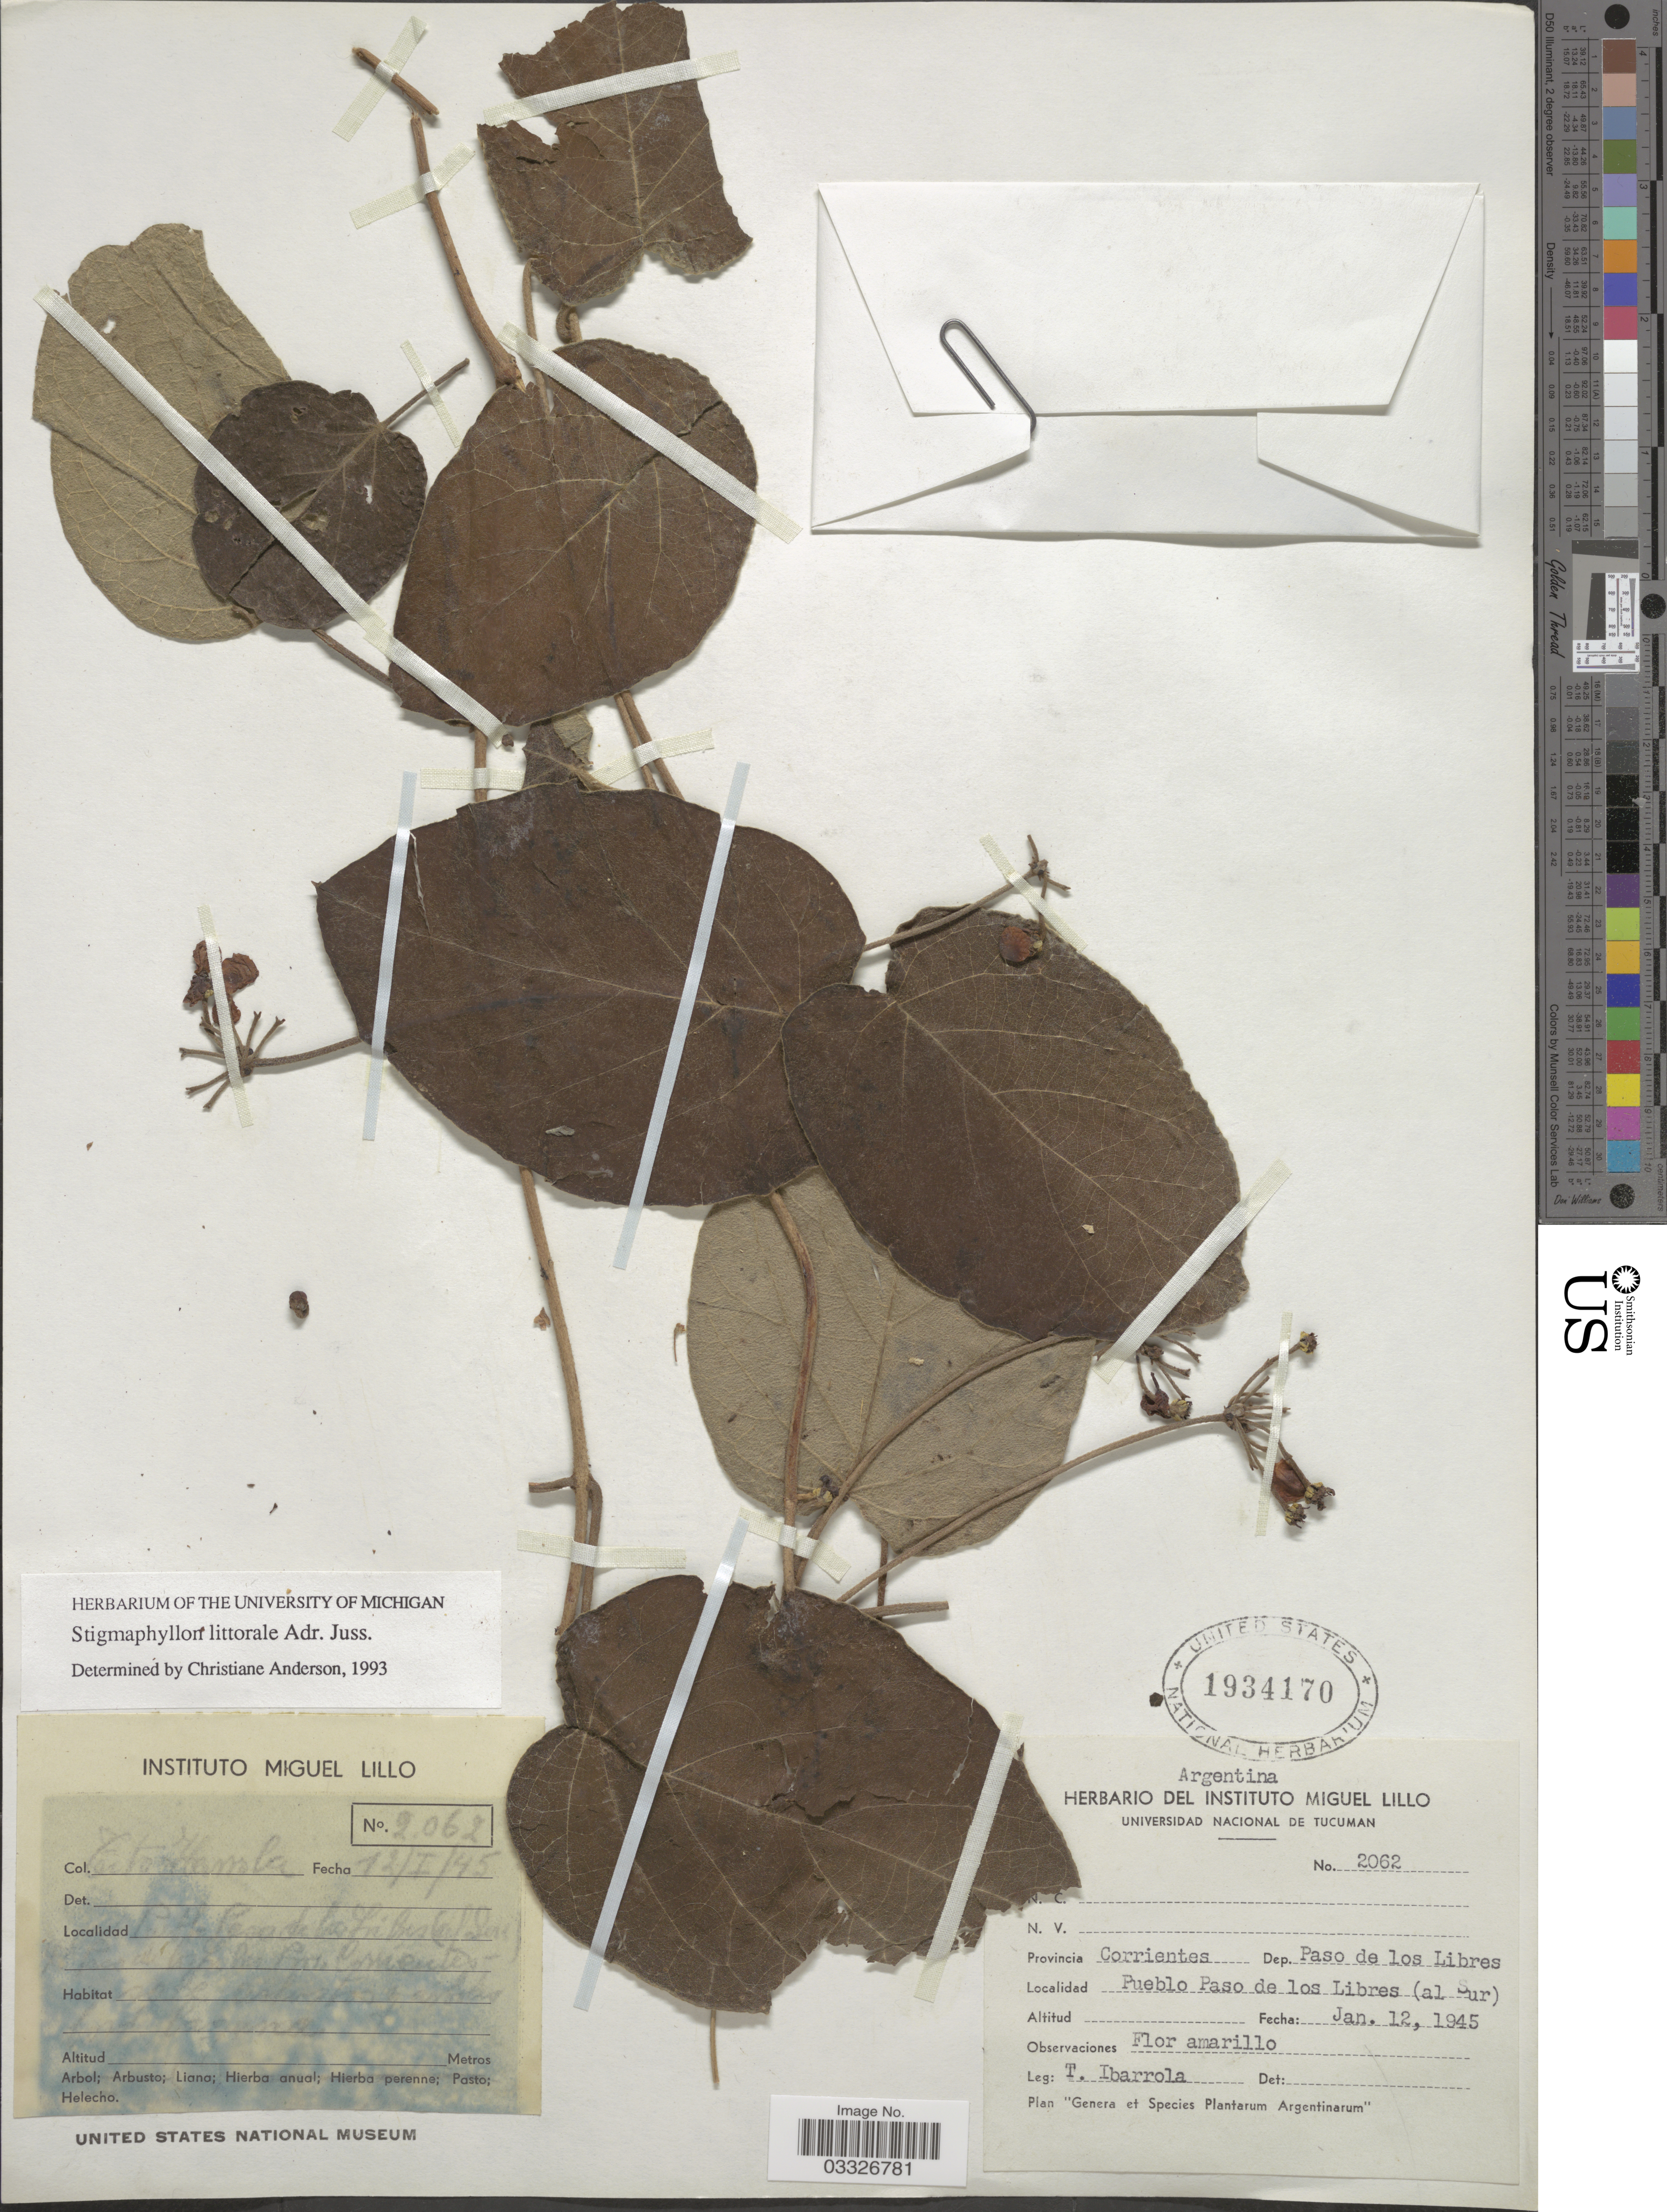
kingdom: Plantae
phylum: Tracheophyta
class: Magnoliopsida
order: Malpighiales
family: Malpighiaceae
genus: Stigmaphyllon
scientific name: Stigmaphyllon littorale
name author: A. Juss.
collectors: T. Ibarrola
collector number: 2062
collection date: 1945-01-12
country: Argentina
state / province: Corrientes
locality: Dep. Paso de los Libres. Pueblo Paso de los Libres (al Sur).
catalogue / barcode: US 1934170